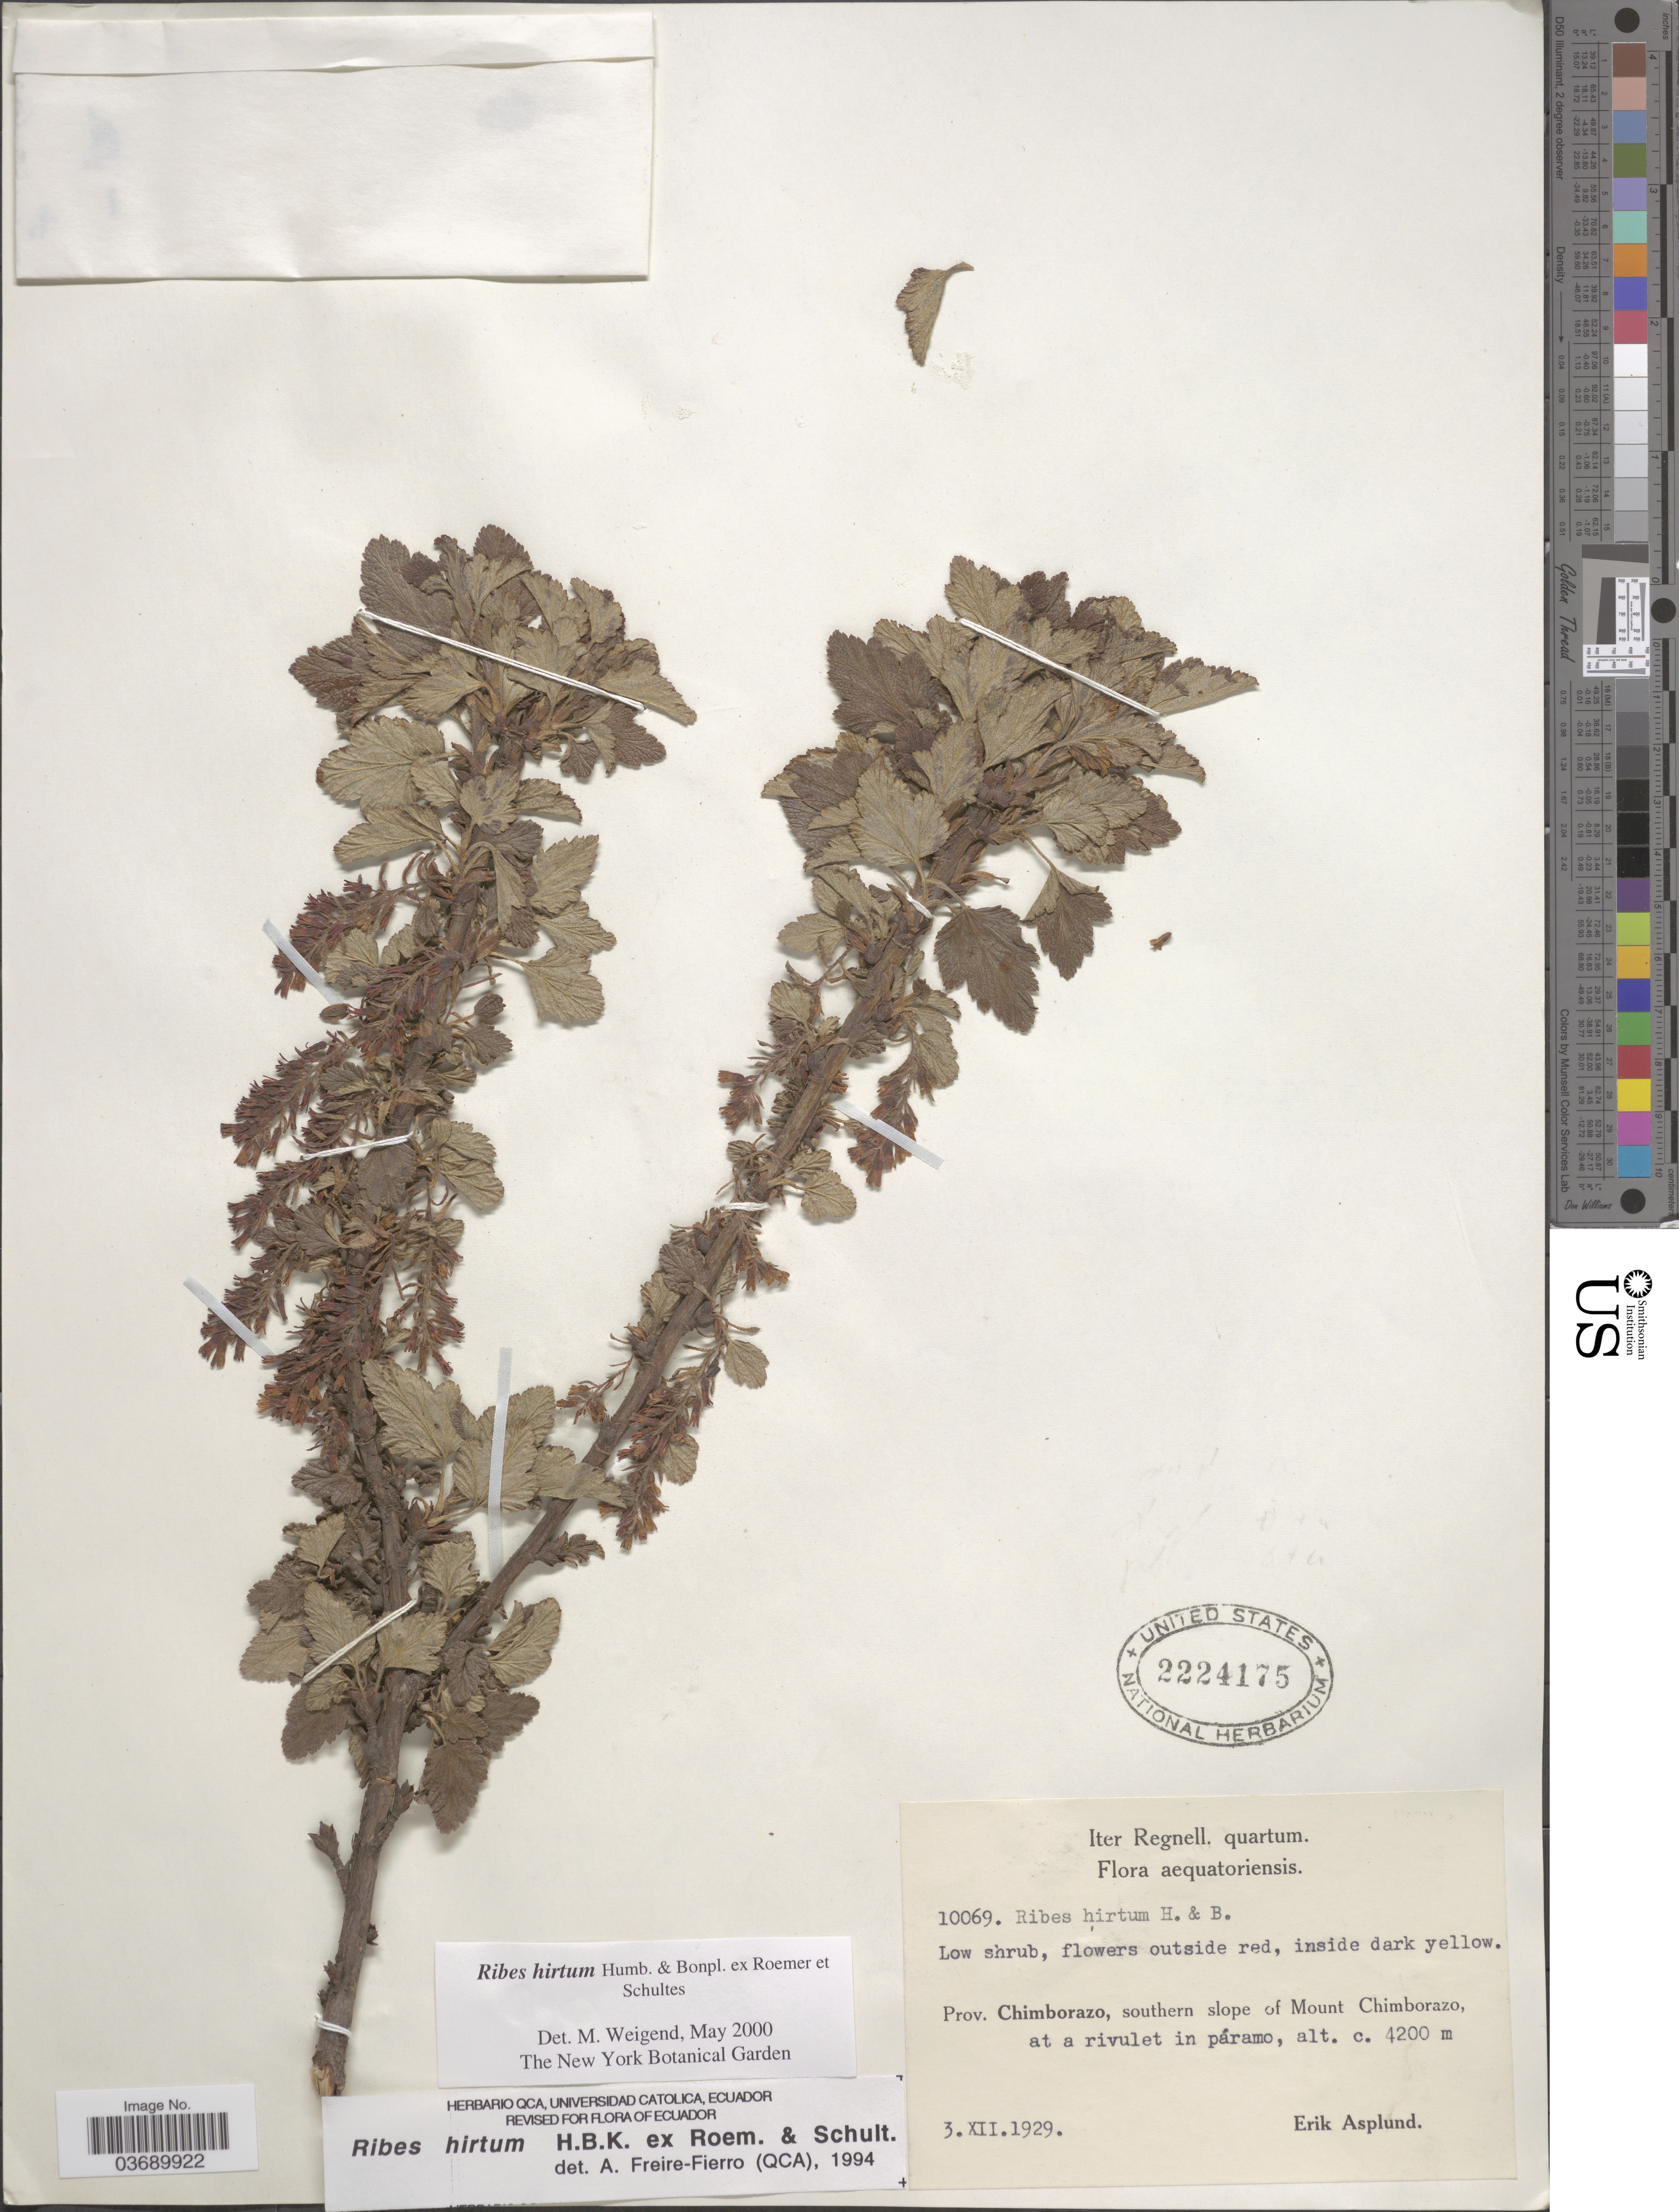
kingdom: Plantae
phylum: Tracheophyta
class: Magnoliopsida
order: Saxifragales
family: Grossulariaceae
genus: Ribes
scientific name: Ribes hirtum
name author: Roem. & Schult.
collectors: E. Asplund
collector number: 10069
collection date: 1929-12-03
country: Ecuador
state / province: Chimborazo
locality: Southern slope of Mount Chimborazo.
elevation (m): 4200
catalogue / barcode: US 2224175